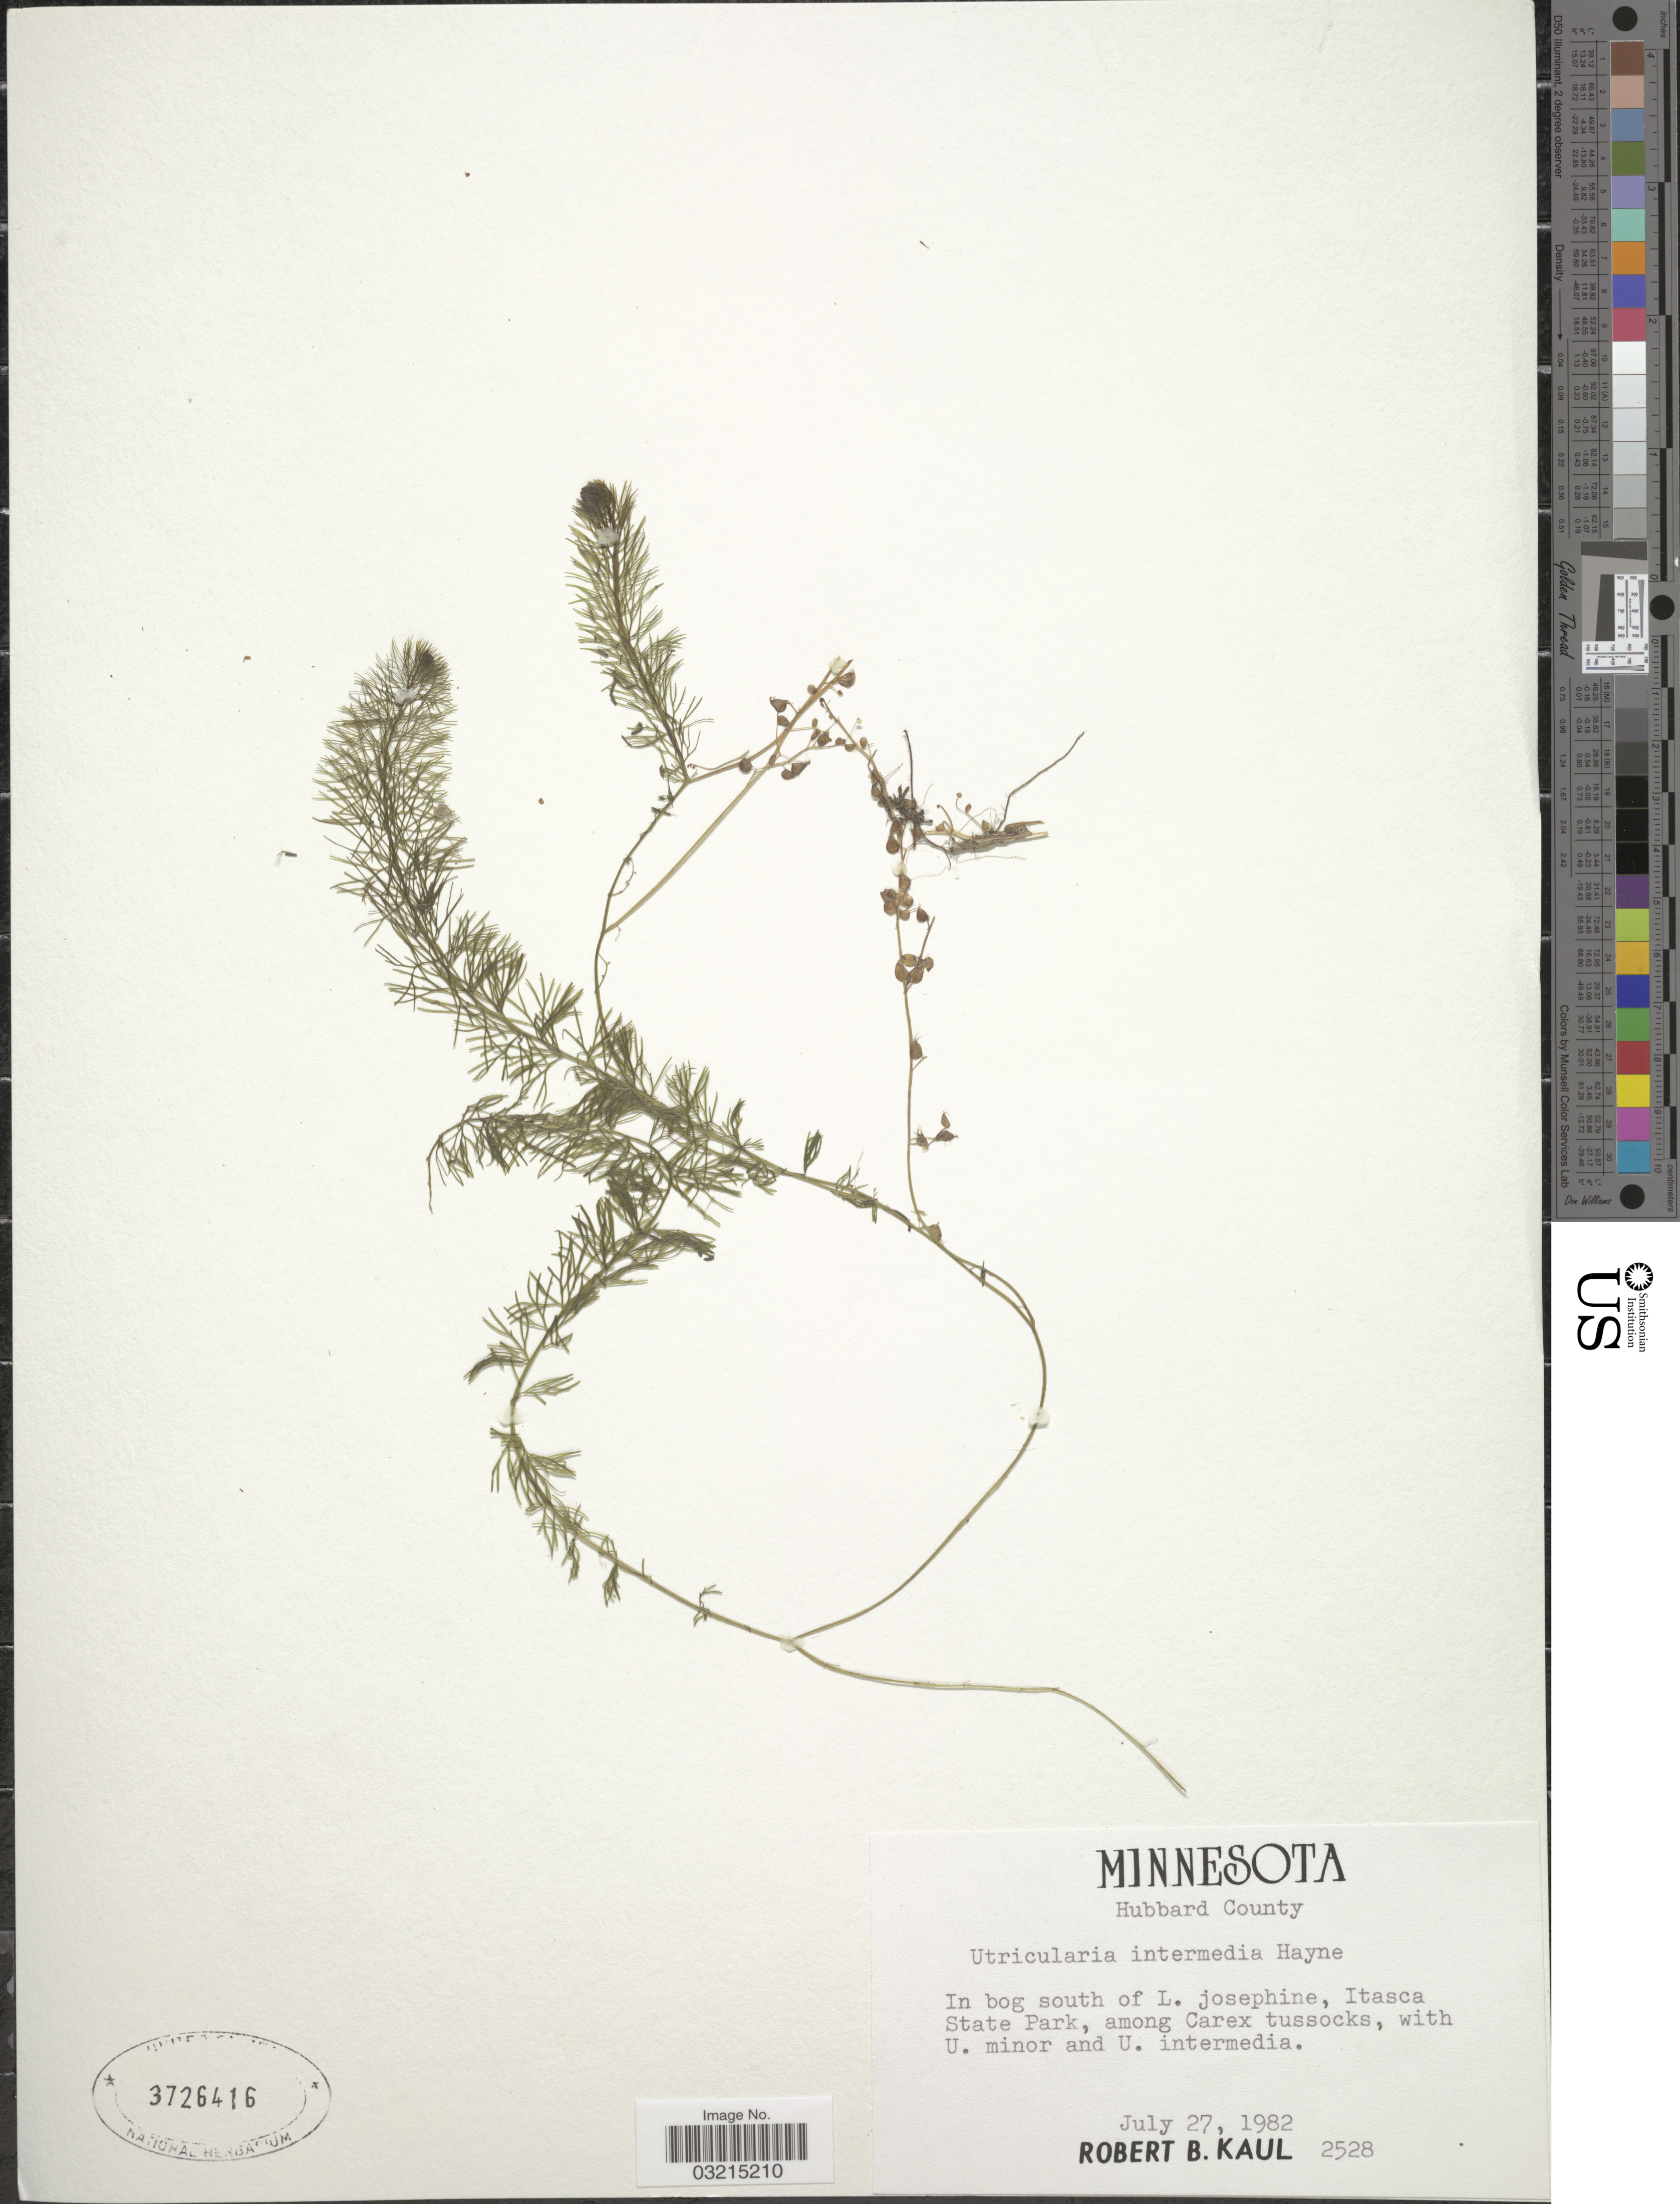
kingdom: Plantae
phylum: Tracheophyta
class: Magnoliopsida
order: Lamiales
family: Lentibulariaceae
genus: Utricularia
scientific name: Utricularia intermedia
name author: Hayne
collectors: R. Kaul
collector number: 2528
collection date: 1982-07-27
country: United States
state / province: Minnesota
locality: Hubbard County. In bog south of L. josephine, Itasca State Park, among Carex tussocks.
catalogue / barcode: US 3726416